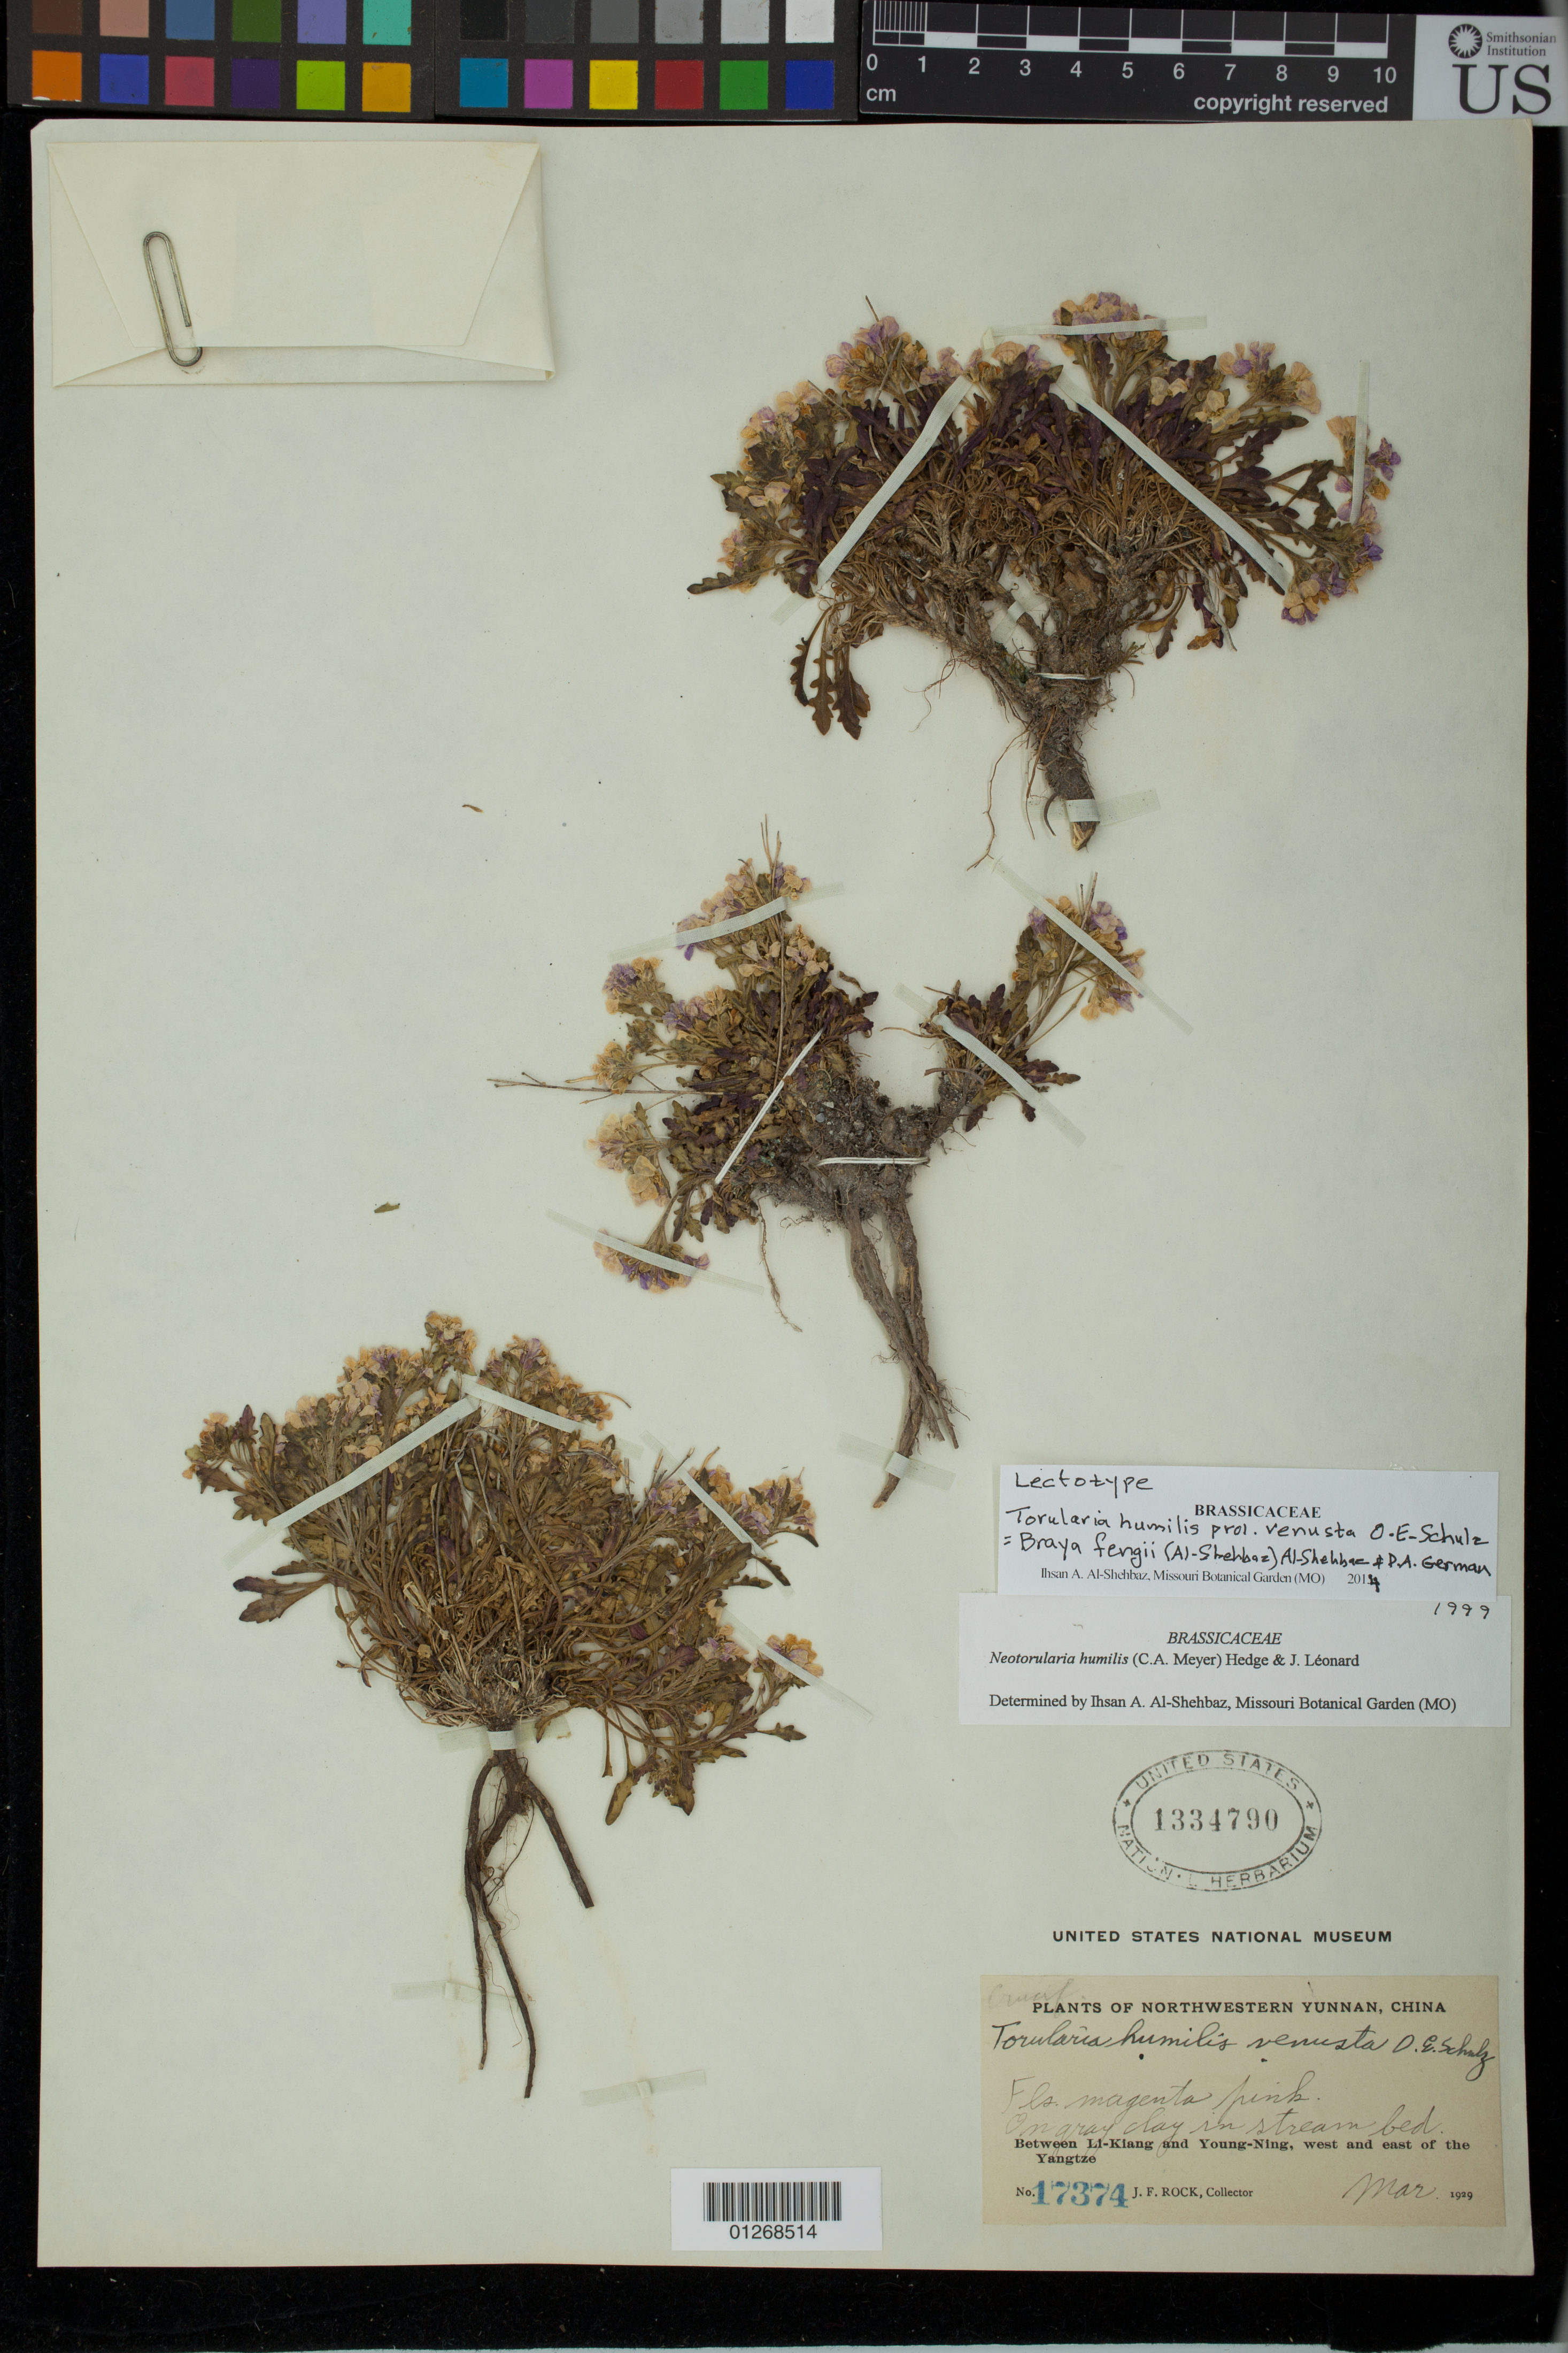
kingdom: Plantae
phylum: Tracheophyta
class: Magnoliopsida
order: Brassicales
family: Brassicaceae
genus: Torularia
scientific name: Torularia humilis prol. venusta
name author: O.E. Schulz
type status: Syntype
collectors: J. F. Rock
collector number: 17374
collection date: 1929-03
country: China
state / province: Yunnan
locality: Northwestern Yunnan, between Li-Kiang and Young-Ning, west and east of the Yangtze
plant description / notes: Annotated by I.A. Al-Shehbaz (2014) as "lectotype" (ined.?)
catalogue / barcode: US 1334790